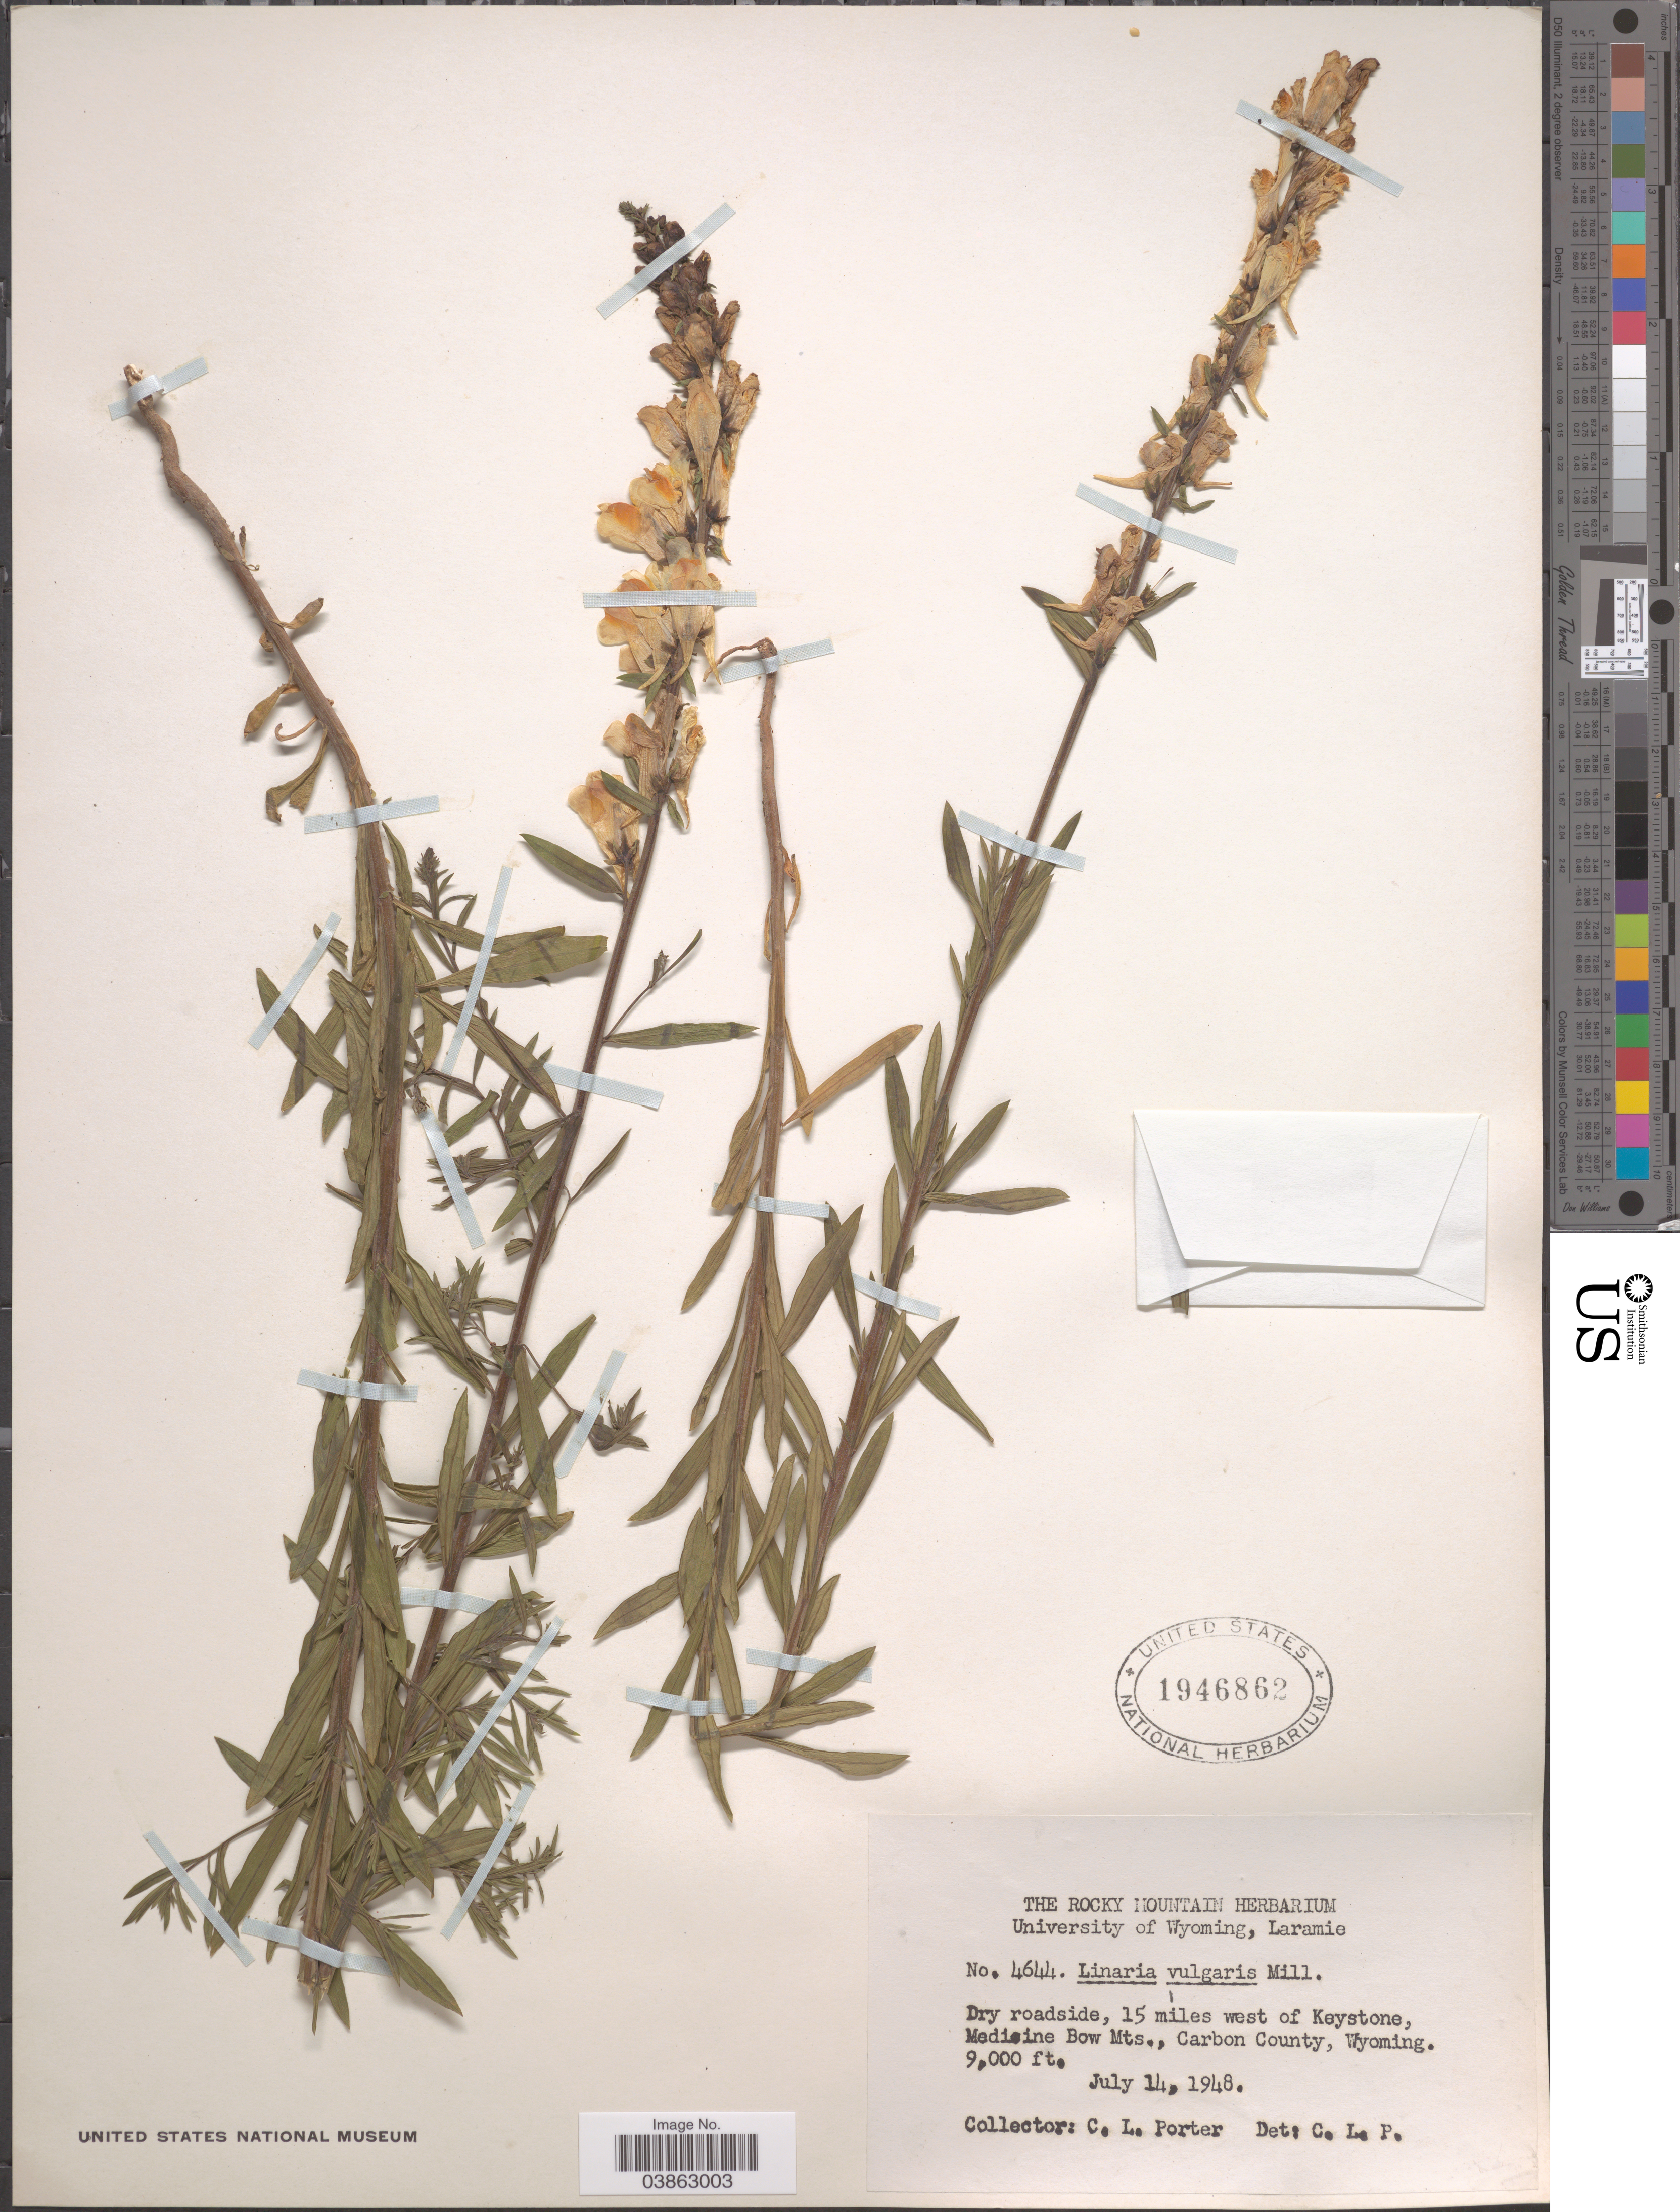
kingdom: Plantae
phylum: Tracheophyta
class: Magnoliopsida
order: Lamiales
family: Plantaginaceae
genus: Linaria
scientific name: Linaria vulgaris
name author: Mill.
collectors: C. L. Porter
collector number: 4644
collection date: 1948-07-14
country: United States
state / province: Wyoming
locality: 15 miles west of Keystone, Medicine Bow Mts., Carbon County.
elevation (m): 2743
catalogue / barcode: US 1946862